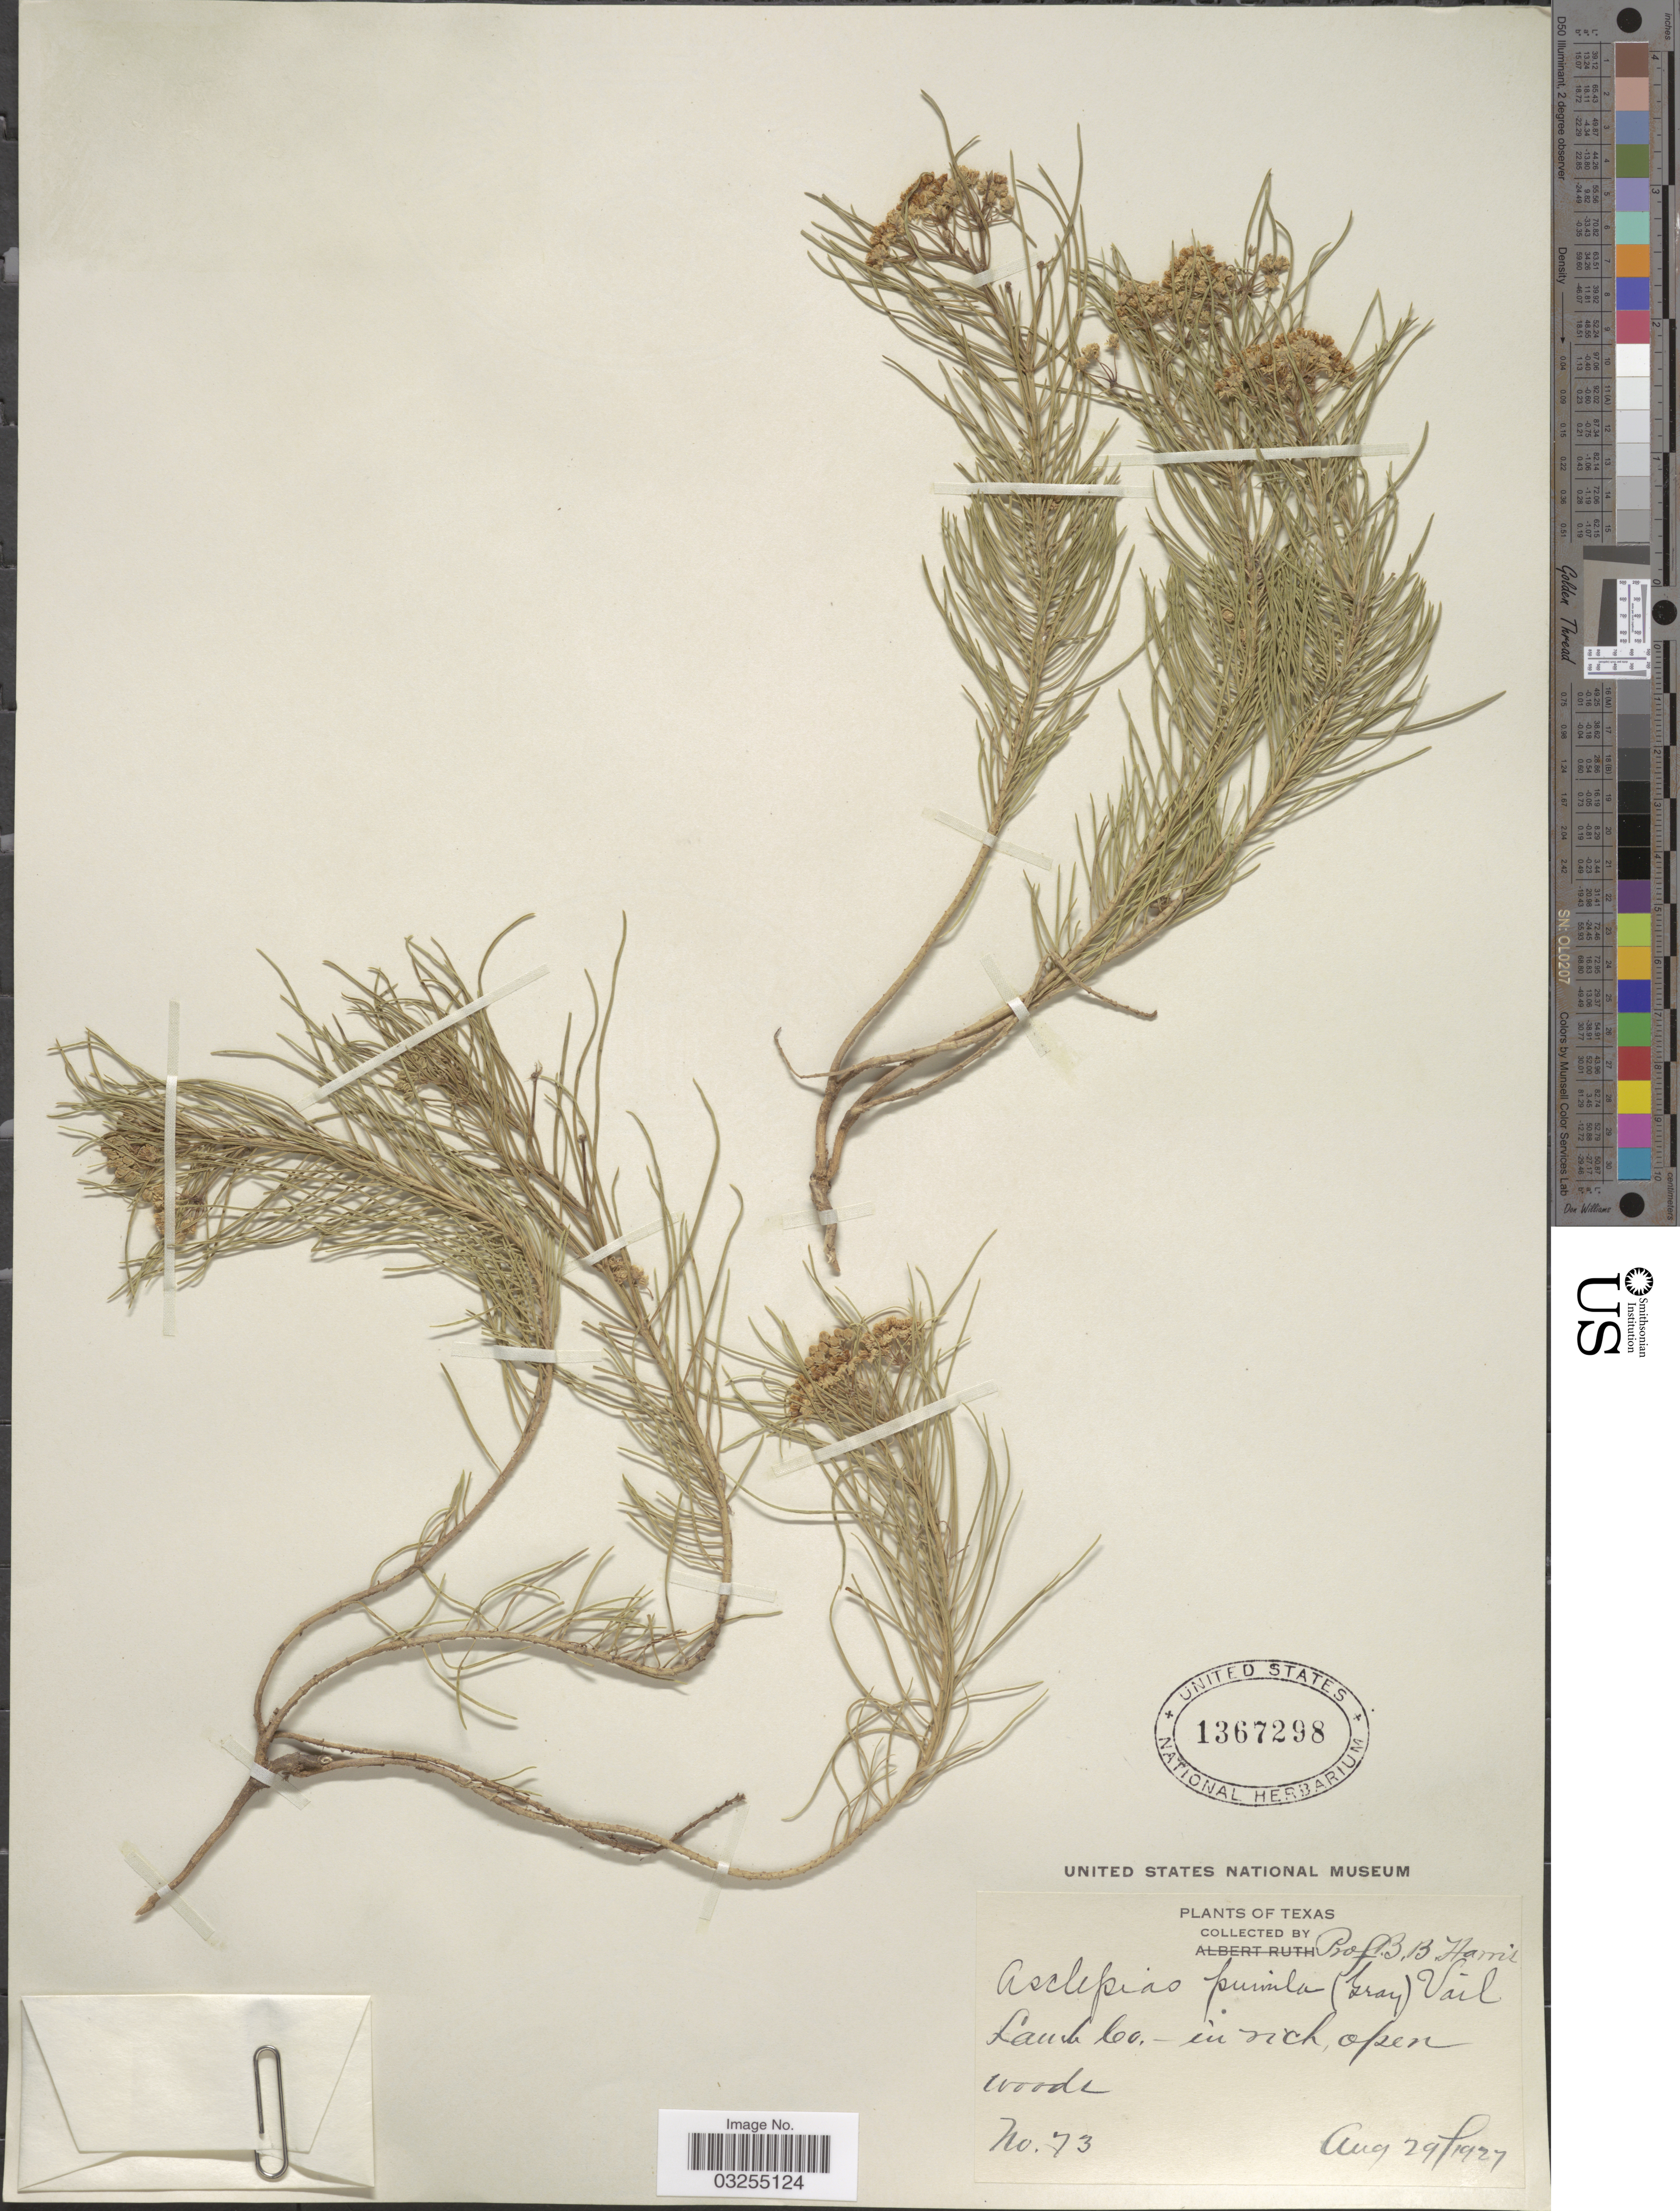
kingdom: Plantae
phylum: Tracheophyta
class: Magnoliopsida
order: Gentianales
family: Apocynaceae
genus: Asclepias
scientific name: Asclepias pumila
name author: (A. Gray) Vail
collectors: B. B. Harris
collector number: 73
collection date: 1927-08-29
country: United States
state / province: Texas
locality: Lamb Co.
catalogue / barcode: US 1367298